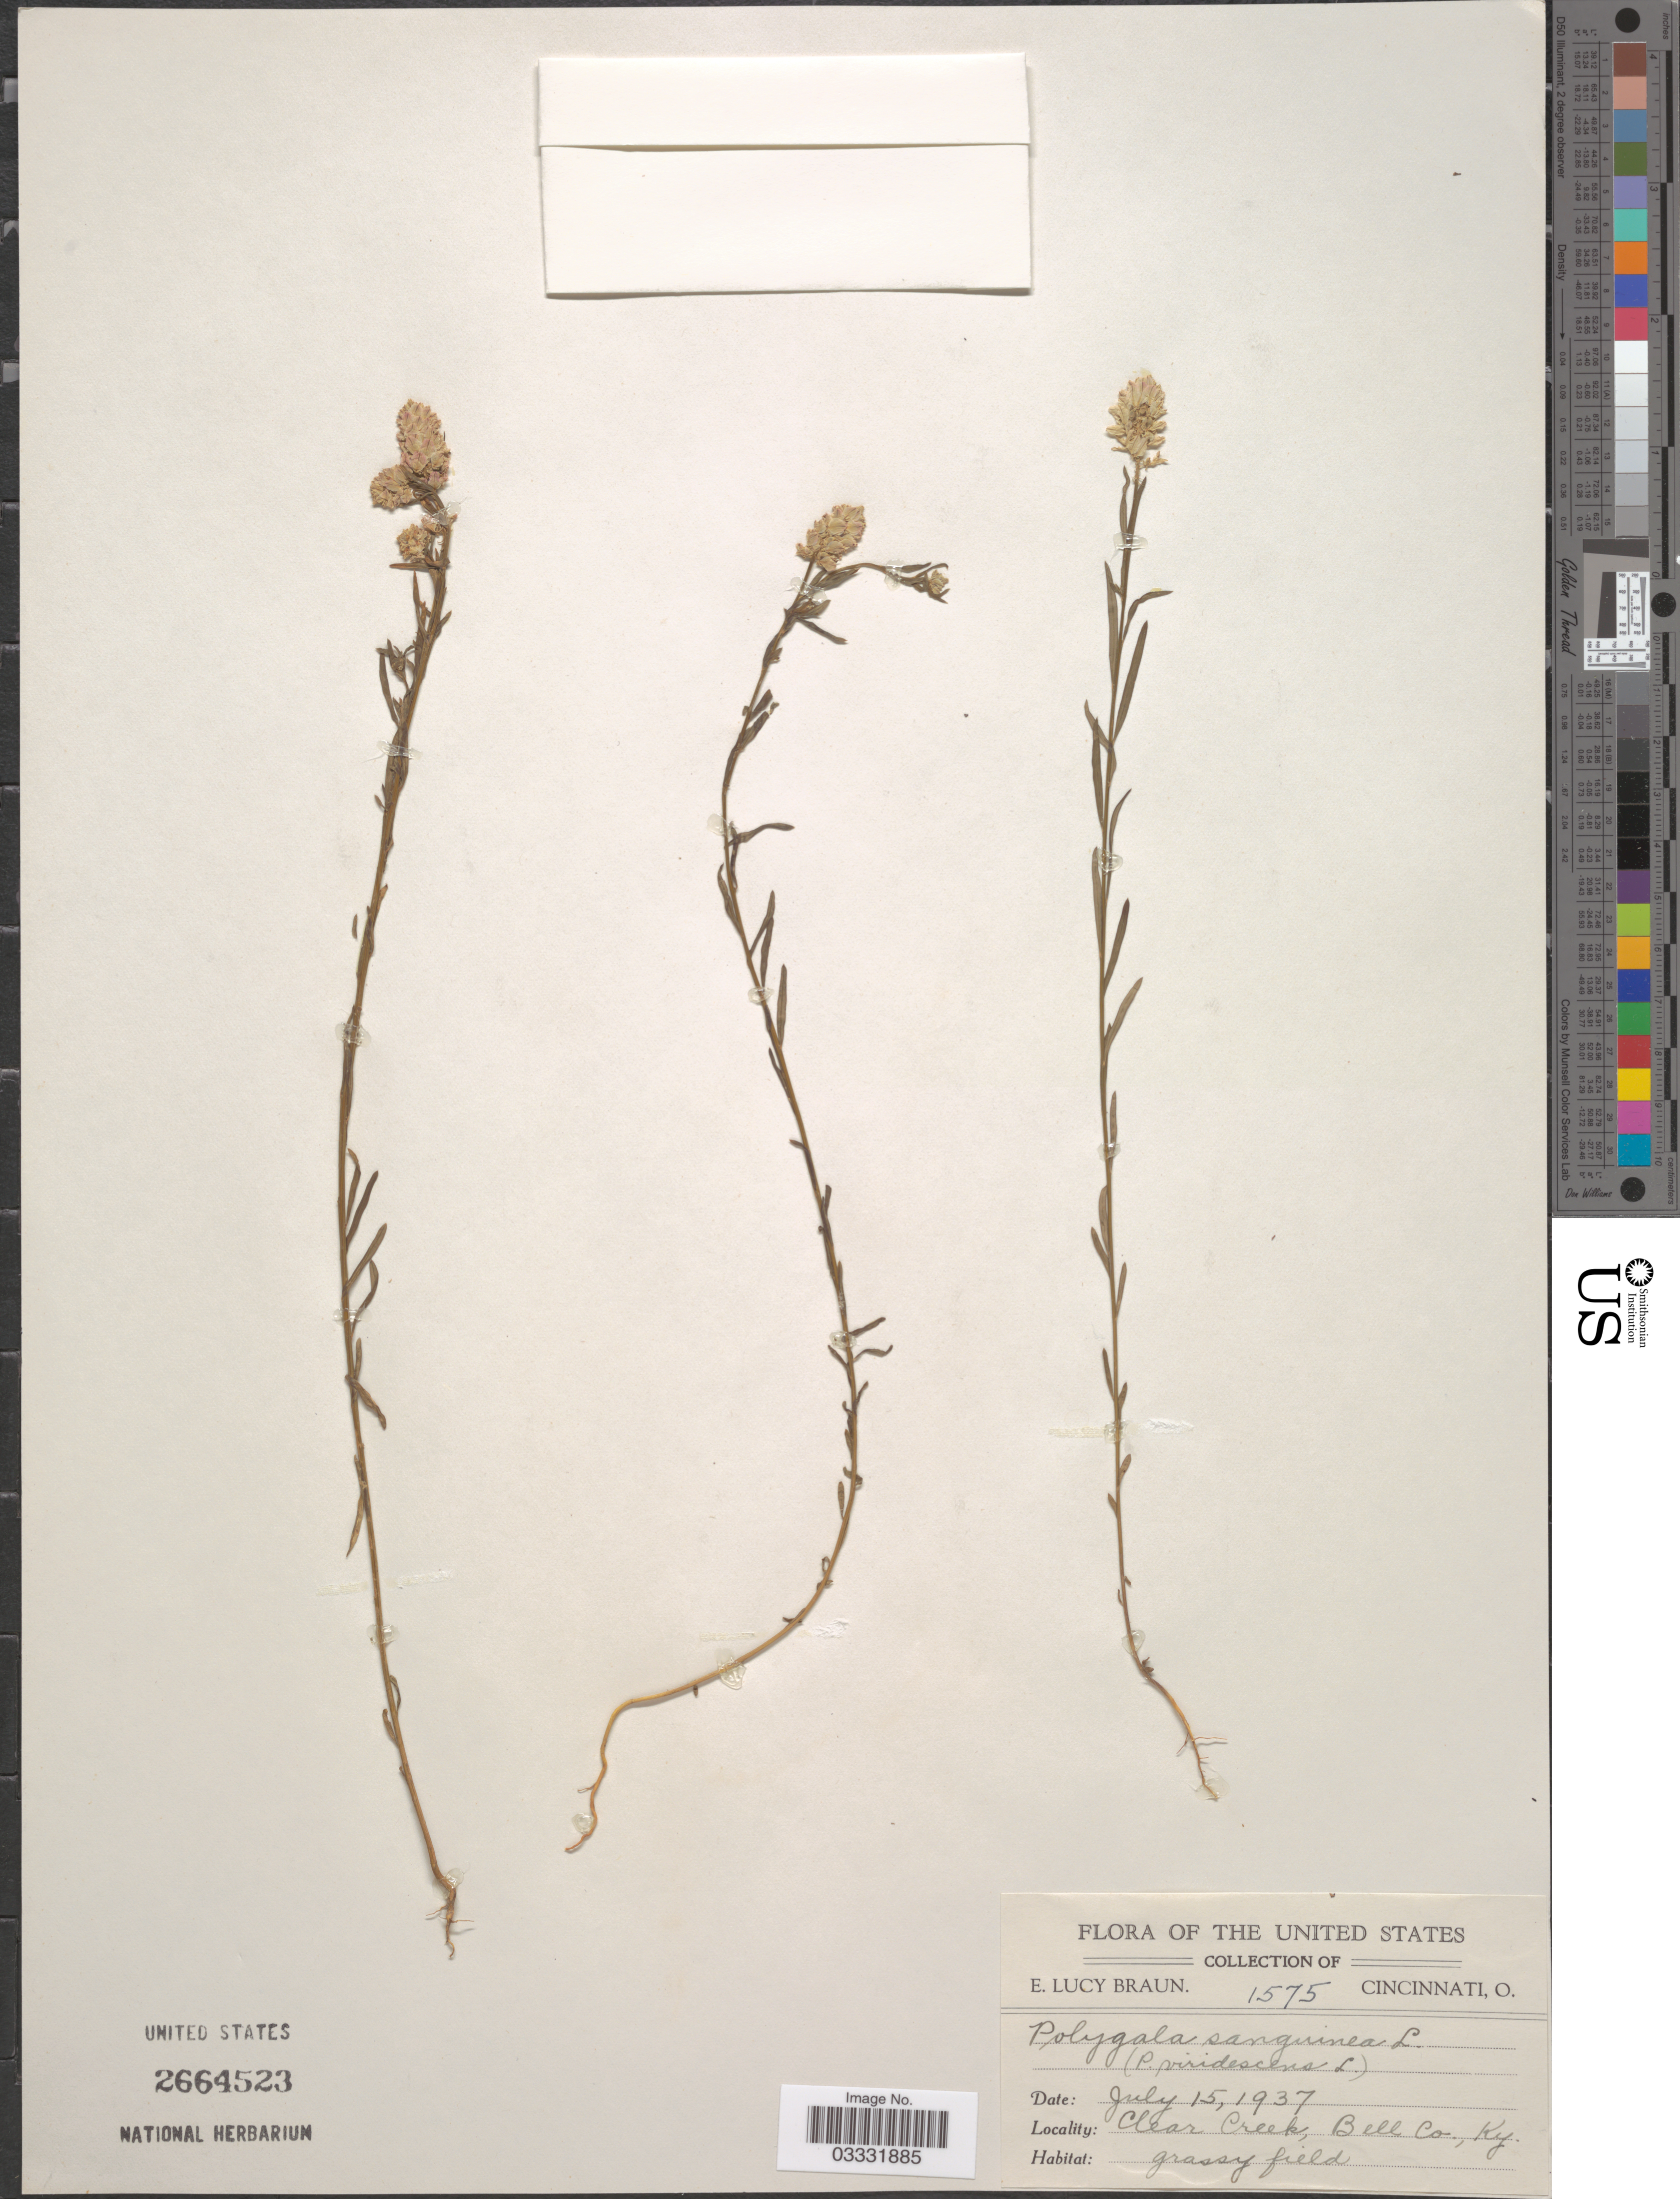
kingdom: Plantae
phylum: Tracheophyta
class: Magnoliopsida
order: Fabales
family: Polygalaceae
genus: Polygala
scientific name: Polygala sanguinea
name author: L.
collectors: E. L. Braun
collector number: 1575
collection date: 1937-07-15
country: United States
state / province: Kentucky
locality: Clear Creek, Bell Co.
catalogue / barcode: US 2664523